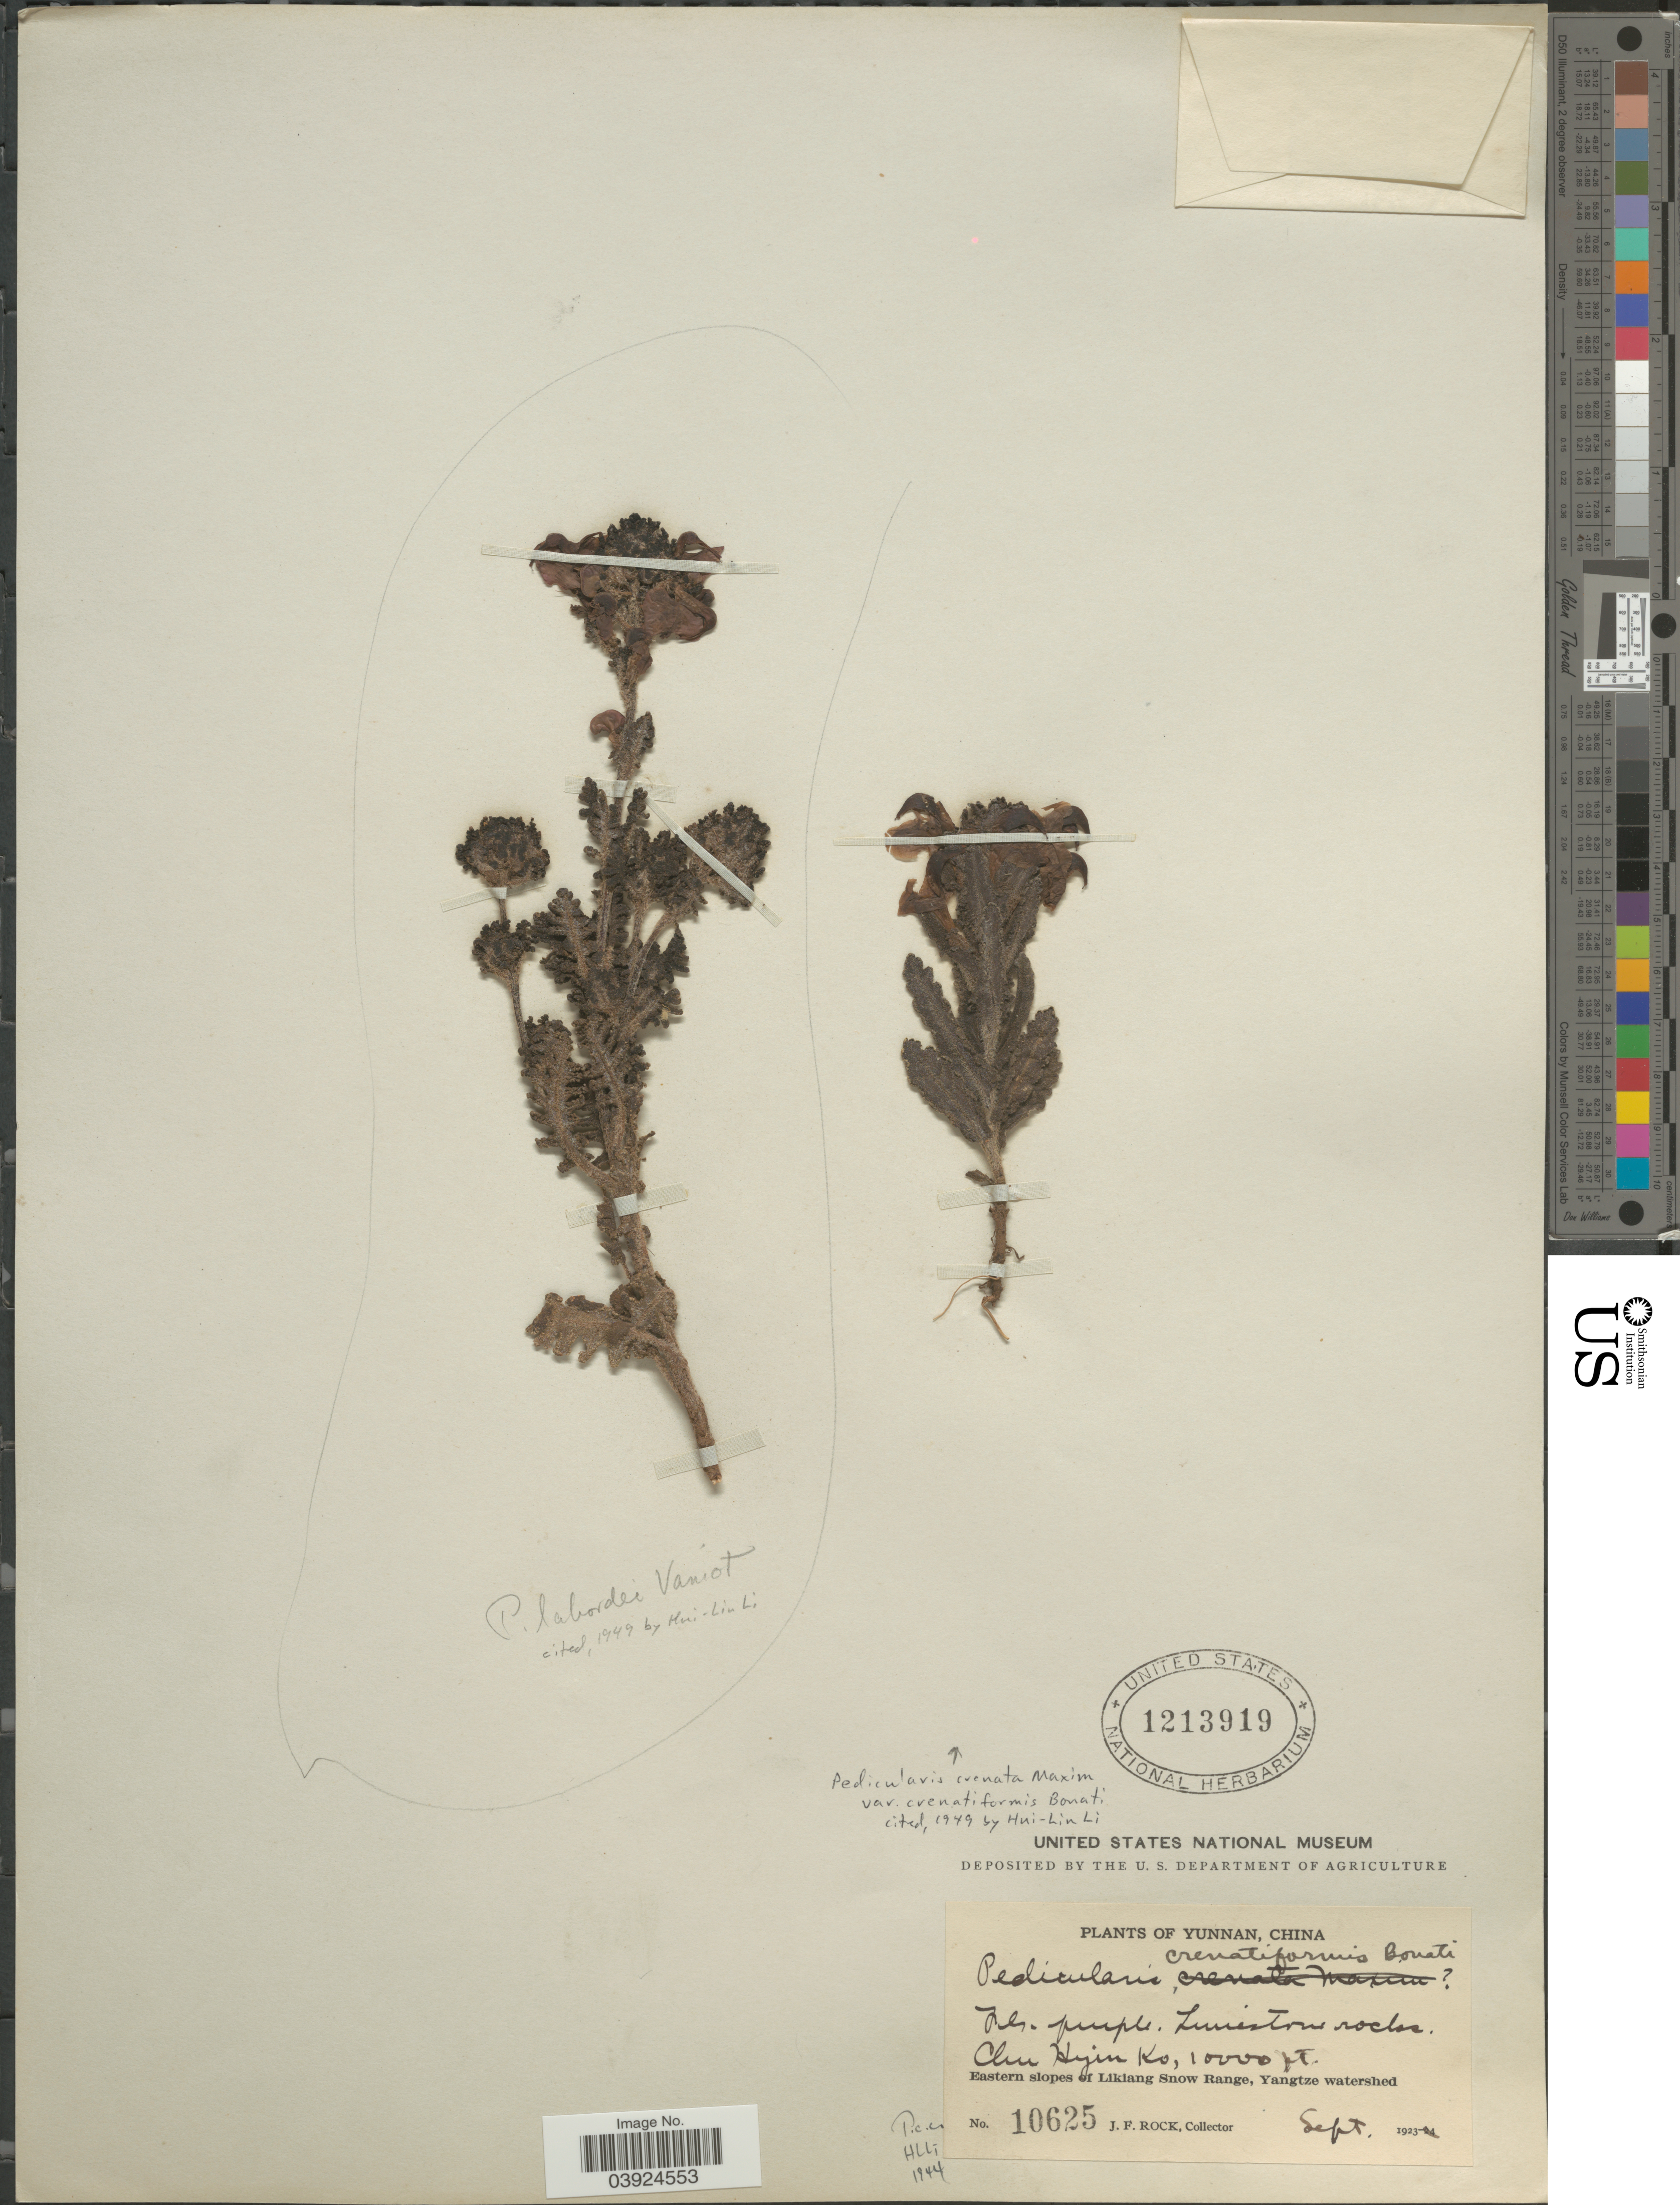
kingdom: Plantae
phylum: Tracheophyta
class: Magnoliopsida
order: Lamiales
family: Orobanchaceae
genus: Pedicularis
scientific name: Pedicularis labordei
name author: Vaniot ex Bonati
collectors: J. Rock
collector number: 10625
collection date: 1923-09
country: China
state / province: Yunnan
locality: Chu Hyin Ko. Eastern slopes of Likiang Snow Range, Yangtze watershed.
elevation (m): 3048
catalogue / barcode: US 1213919